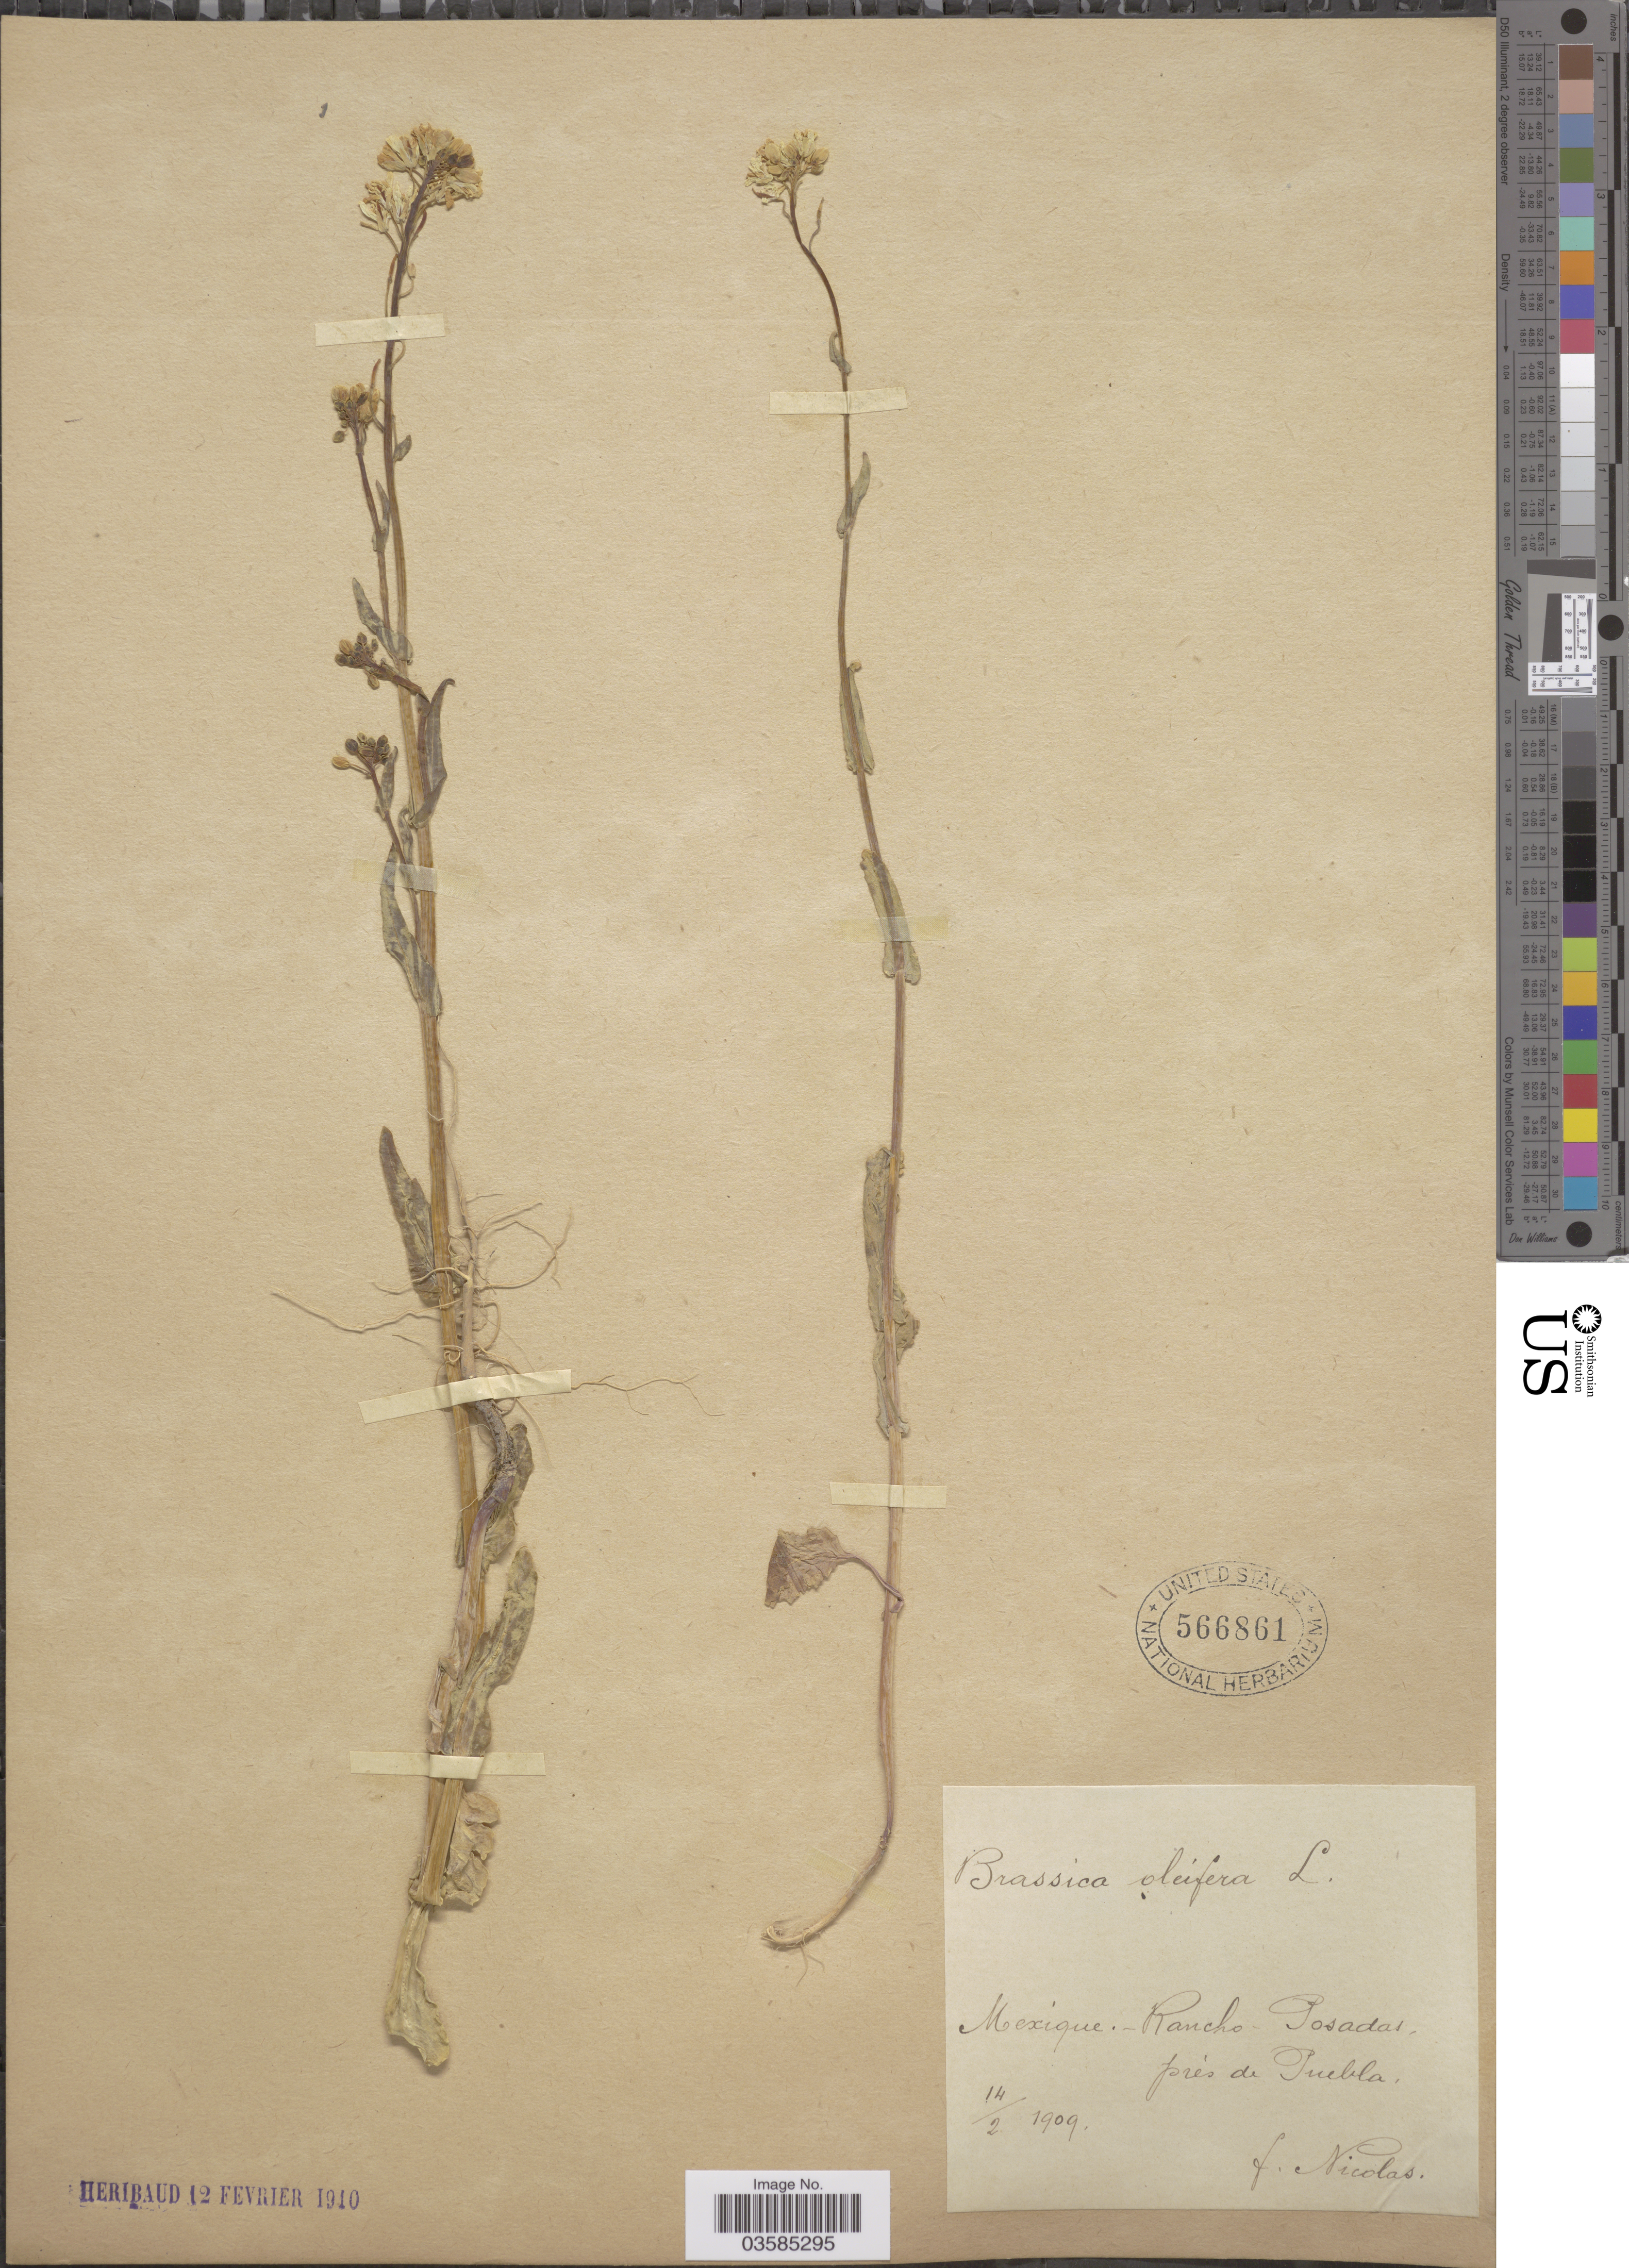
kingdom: Plantae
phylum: Tracheophyta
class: Magnoliopsida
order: Brassicales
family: Brassicaceae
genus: Brassica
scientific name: Brassica napus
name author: L.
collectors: F. Nicolas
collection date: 1909-02-14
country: Mexico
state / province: Puebla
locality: Rancho Posadas. Pres de Puebla.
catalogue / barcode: US 566861